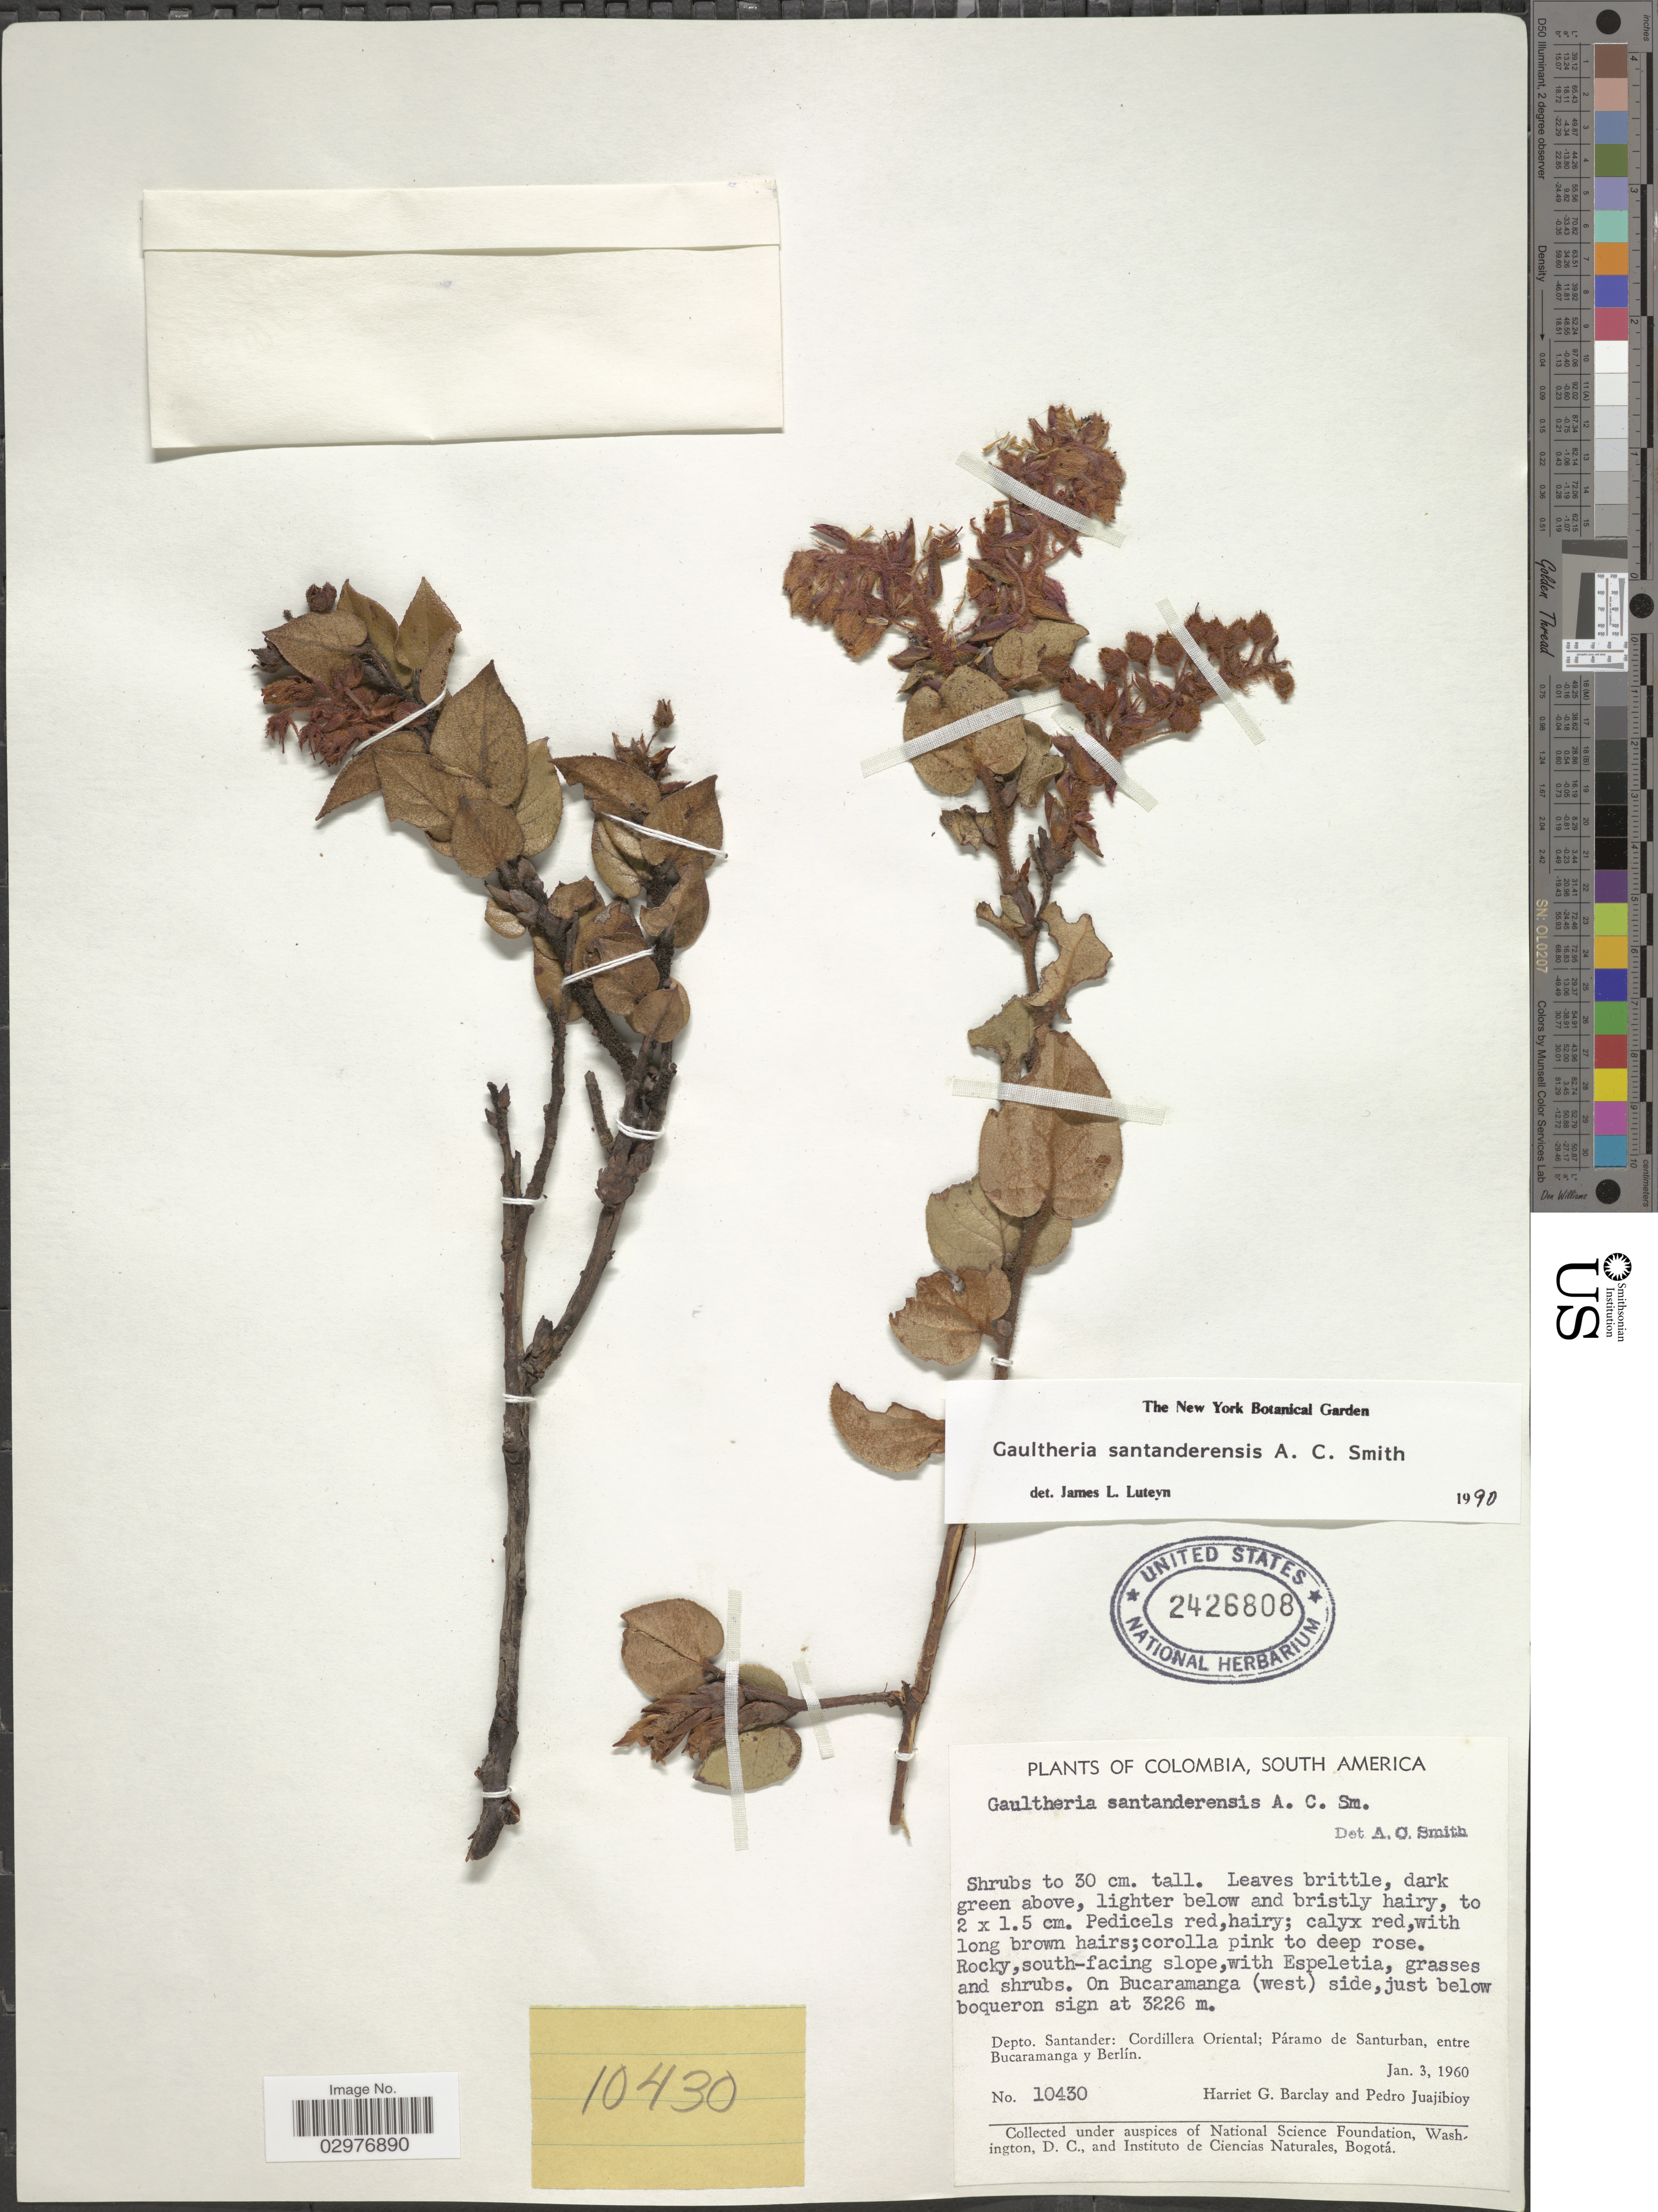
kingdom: Plantae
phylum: Tracheophyta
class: Magnoliopsida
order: Ericales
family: Ericaceae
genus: Gaultheria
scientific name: Gaultheria santanderensis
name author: A.C. Sm.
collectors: H. G. Barclay & P. Juajibioy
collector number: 10430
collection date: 1960-01-03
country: Colombia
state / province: Santander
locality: South America. On Bucaramanga (west) side, just below boqueron sign. Depto. Santander: Cordillera Oriental; Páramo de Santurban, entre Bucaramanga y Berlín.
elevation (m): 3226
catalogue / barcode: US 2426808